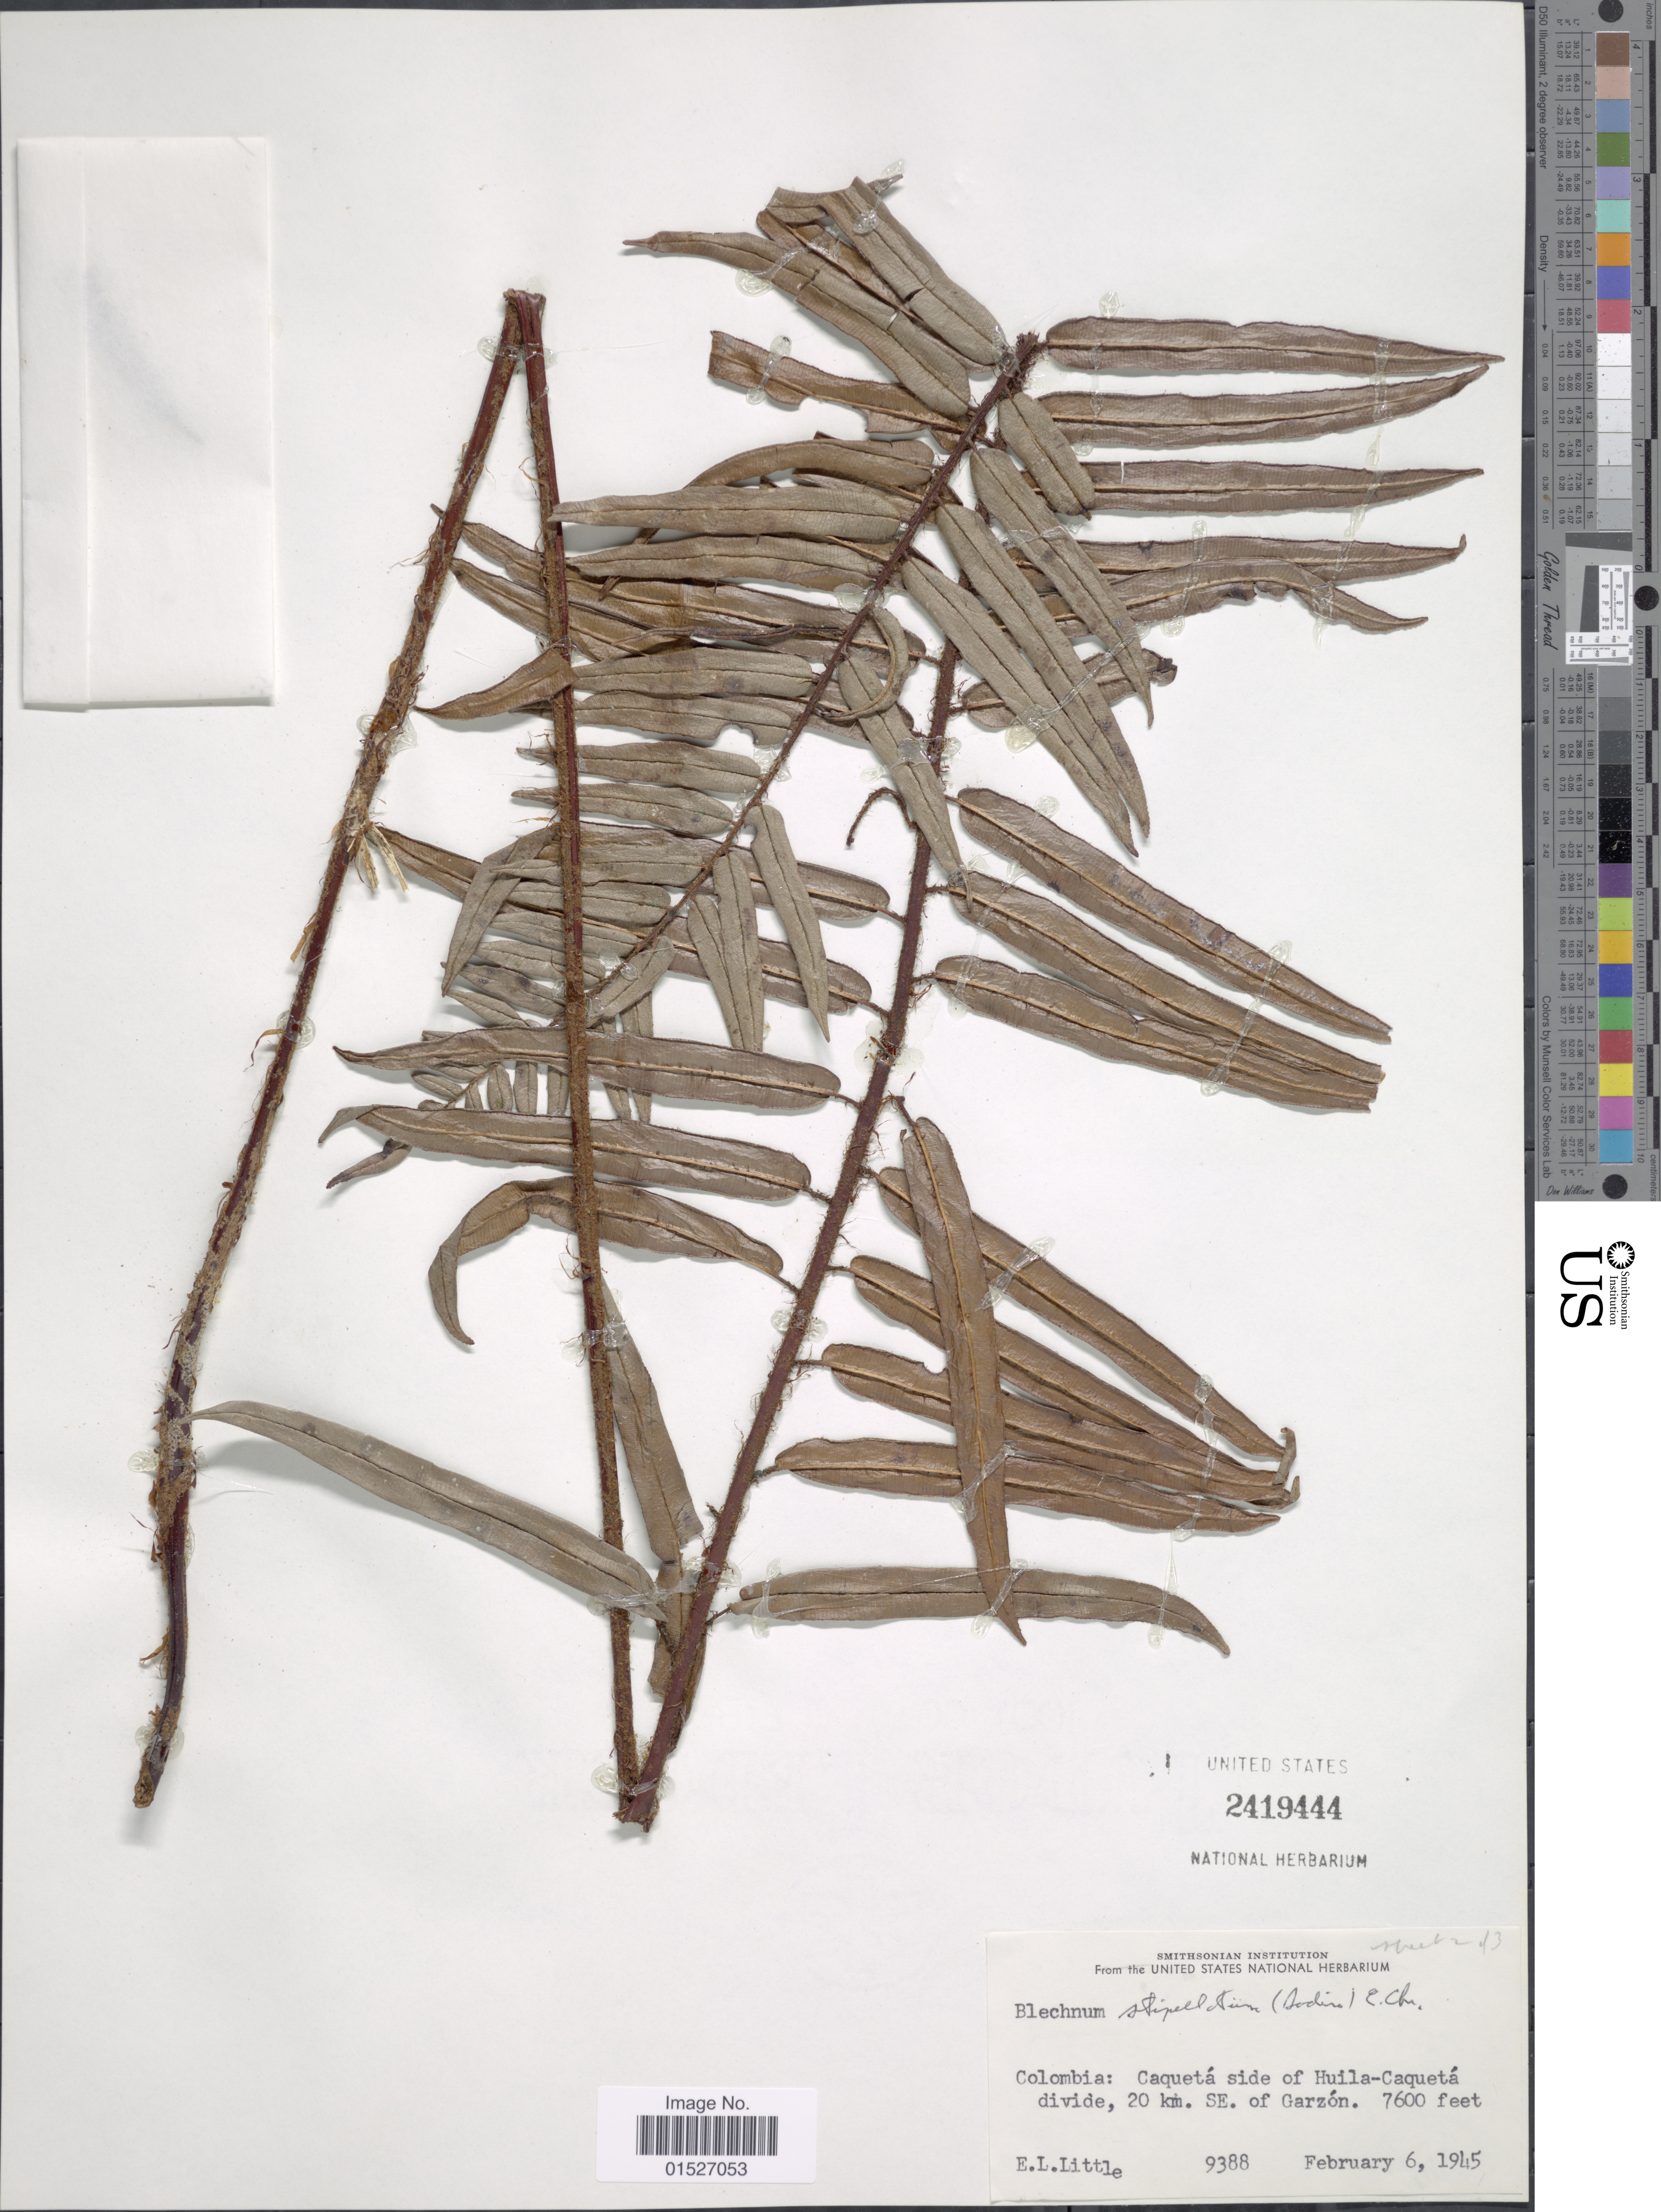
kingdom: Plantae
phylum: Tracheophyta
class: Polypodiopsida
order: Polypodiales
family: Blechnaceae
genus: Blechnum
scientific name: Blechnum stipitellatum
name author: (Sodiro) C. Chr.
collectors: E. L. Little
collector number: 9388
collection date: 1945-02-06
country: Colombia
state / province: Huila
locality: Caqueta side of Huila-Caqueta divide, 20 km. SE. of Garzon.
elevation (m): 2316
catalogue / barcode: US 2419444